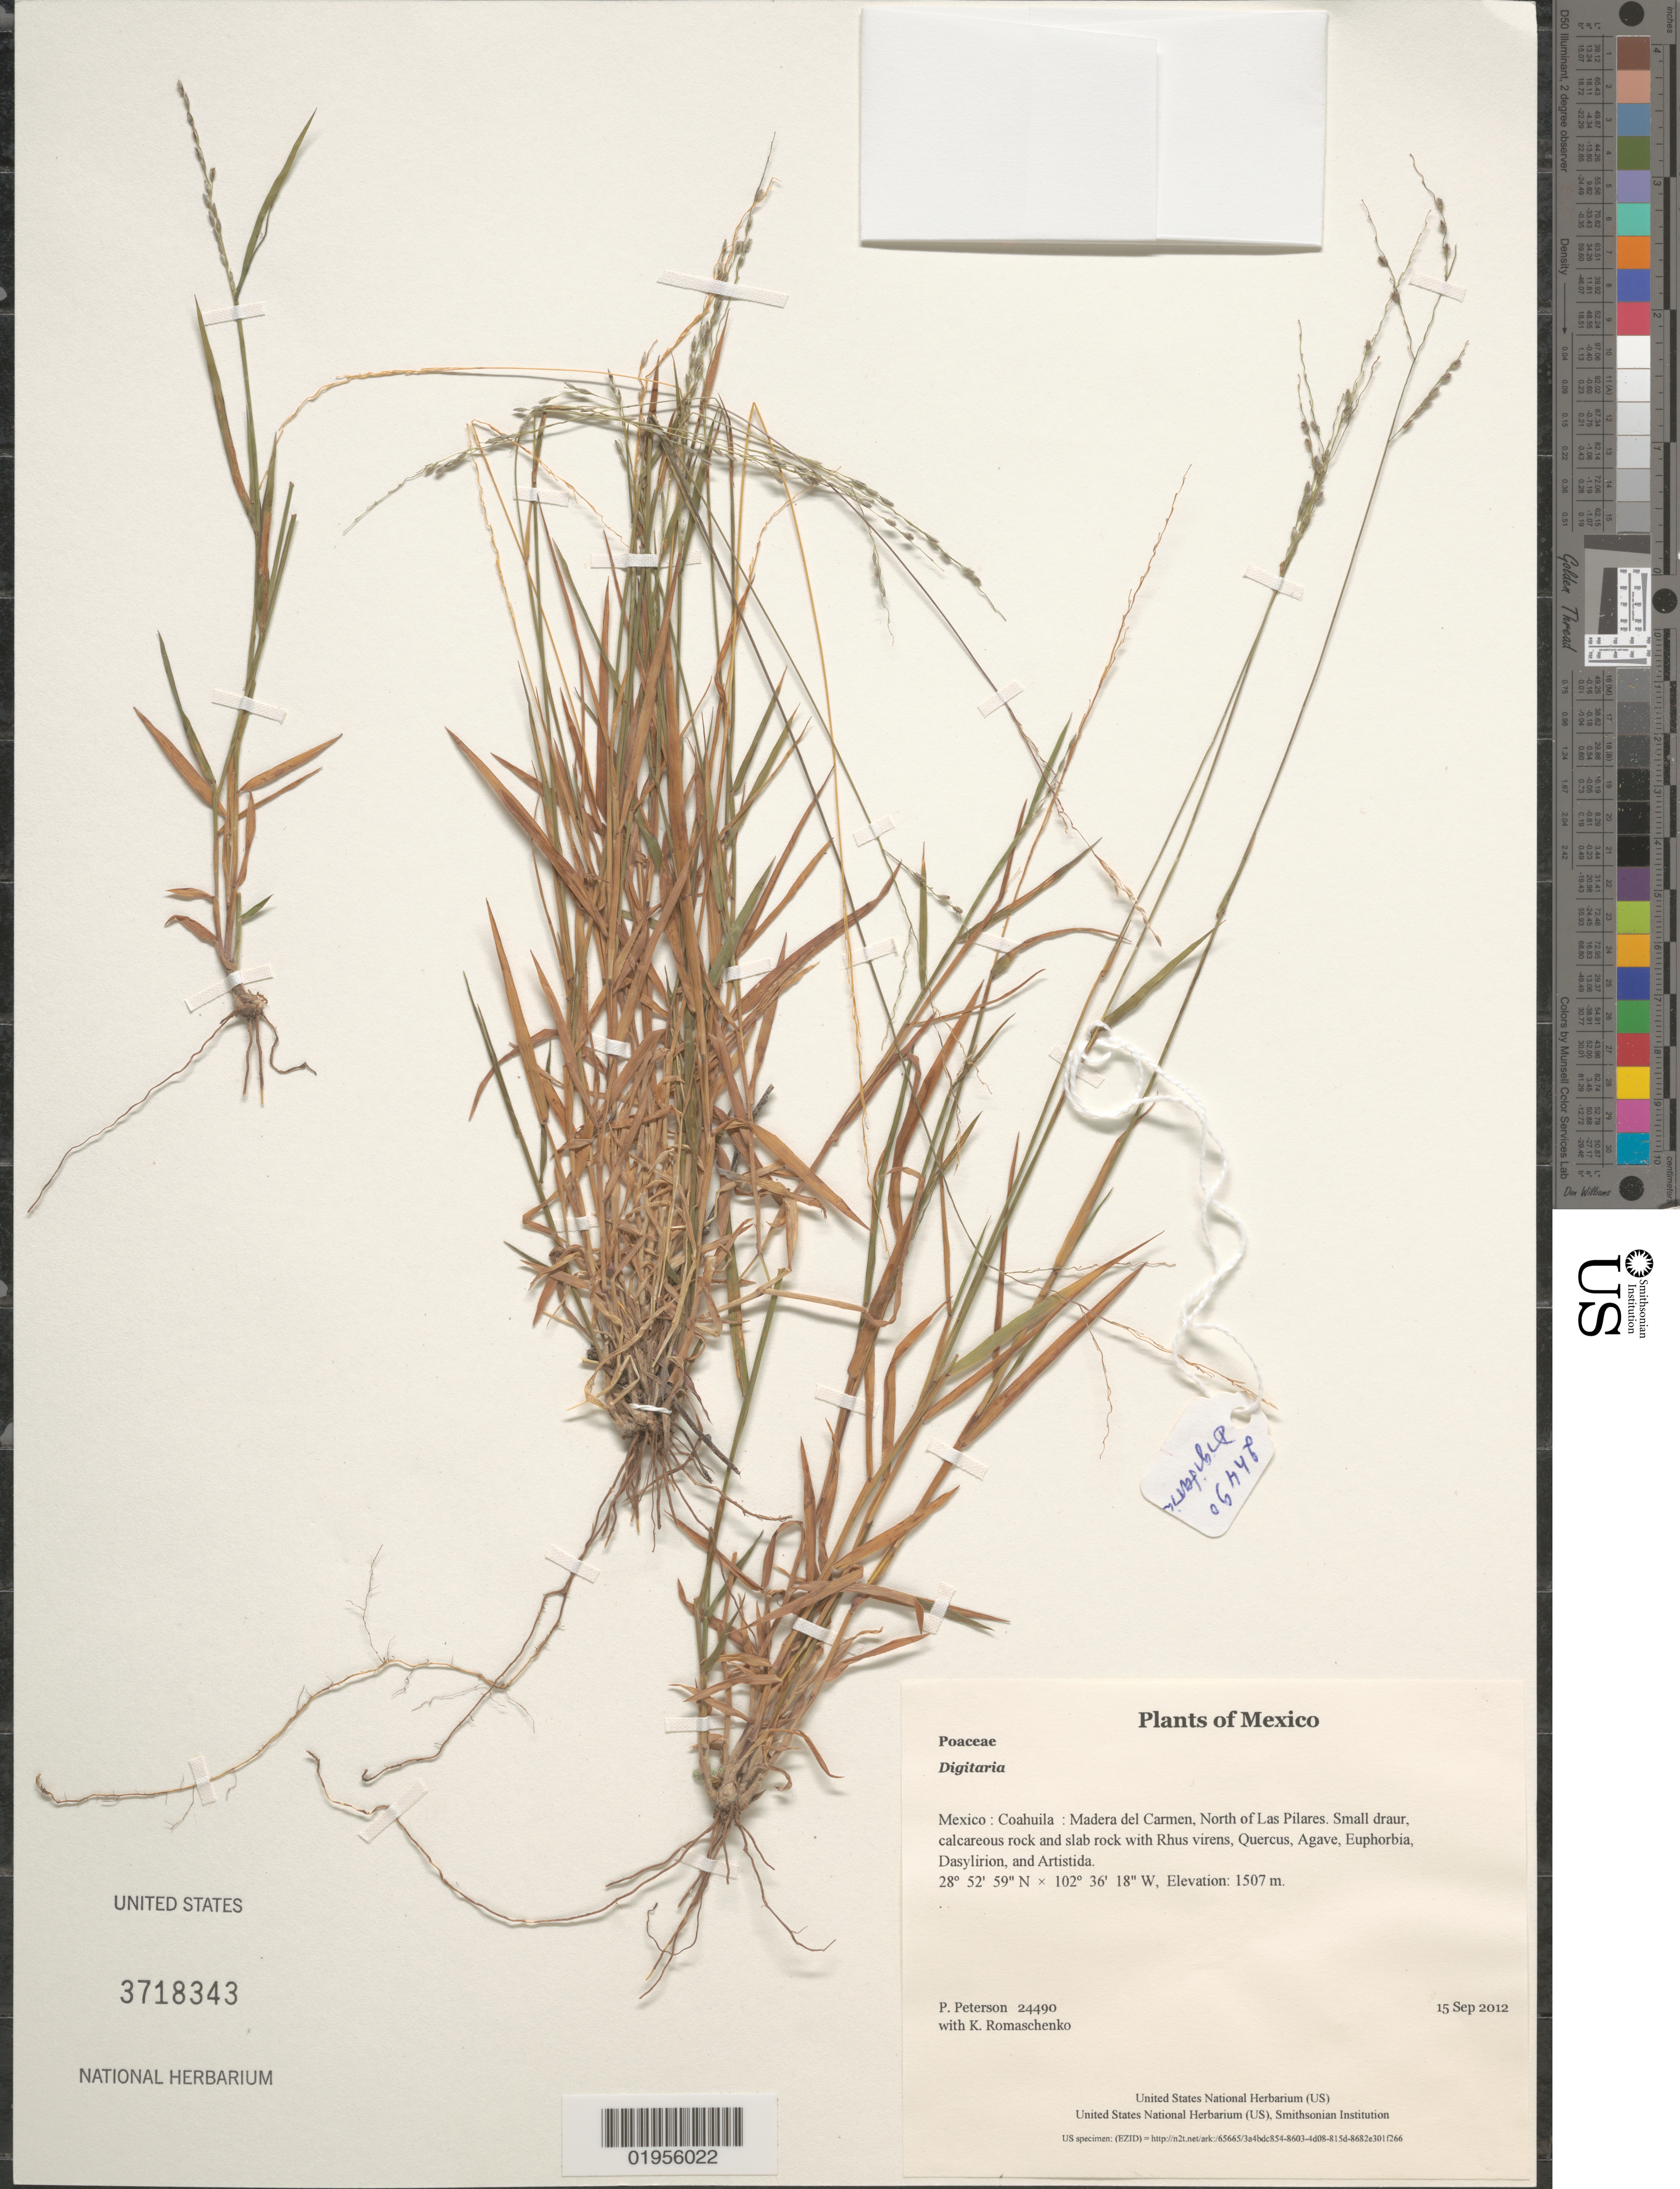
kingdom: Plantae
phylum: Tracheophyta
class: Liliopsida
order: Poales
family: Poaceae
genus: Digitaria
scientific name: Digitaria sp.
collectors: P. M. Peterson & K. Romaschenko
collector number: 24490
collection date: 2012-09-15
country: Mexico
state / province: Coahuila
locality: Madera del Carmen, North of Las Pilares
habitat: Small draur, calcareous rock and slab rock with Rhus virens, Quercus, Agave, Euphorbia, Dasylirion, and Artistida.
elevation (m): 1507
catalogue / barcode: US 3718343